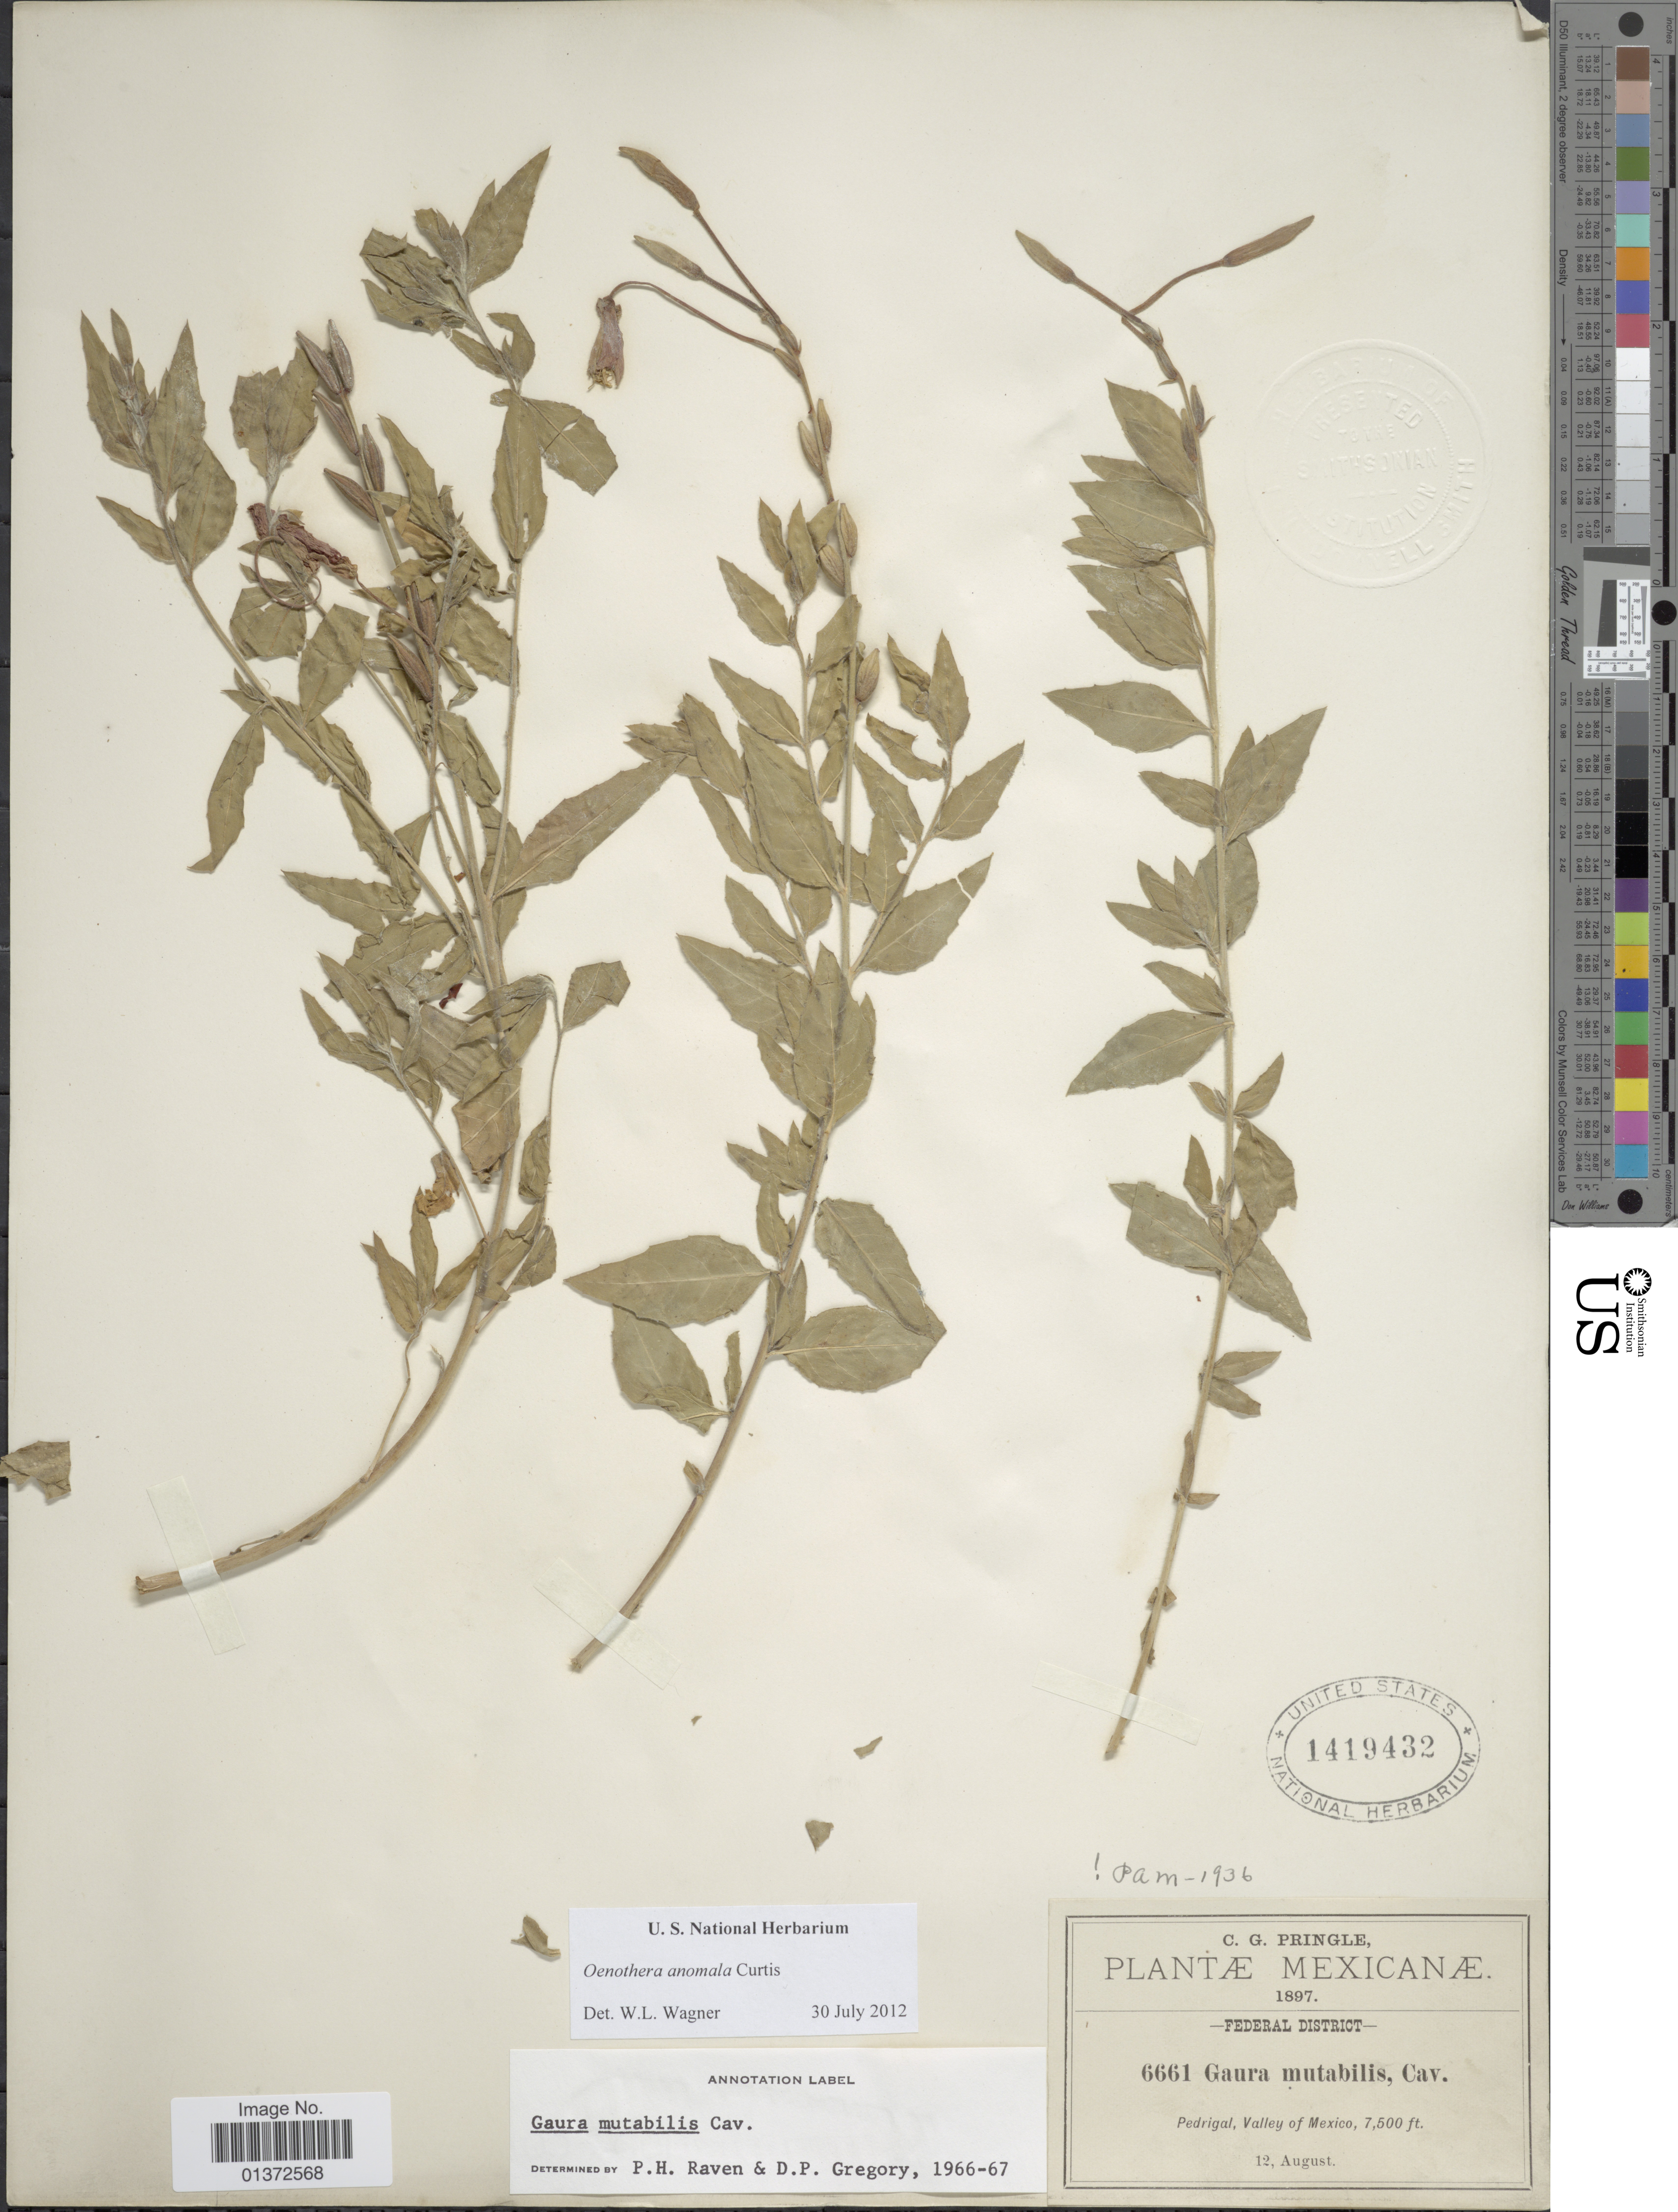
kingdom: Plantae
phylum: Tracheophyta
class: Magnoliopsida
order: Myrtales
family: Onagraceae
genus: Oenothera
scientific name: Oenothera anomala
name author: Curtis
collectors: C. G. Pringle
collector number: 6661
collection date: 1897-08-12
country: Mexico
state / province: Distrito Federal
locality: Pedrigal, Valley of Mexico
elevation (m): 2286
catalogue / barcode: US 1419432